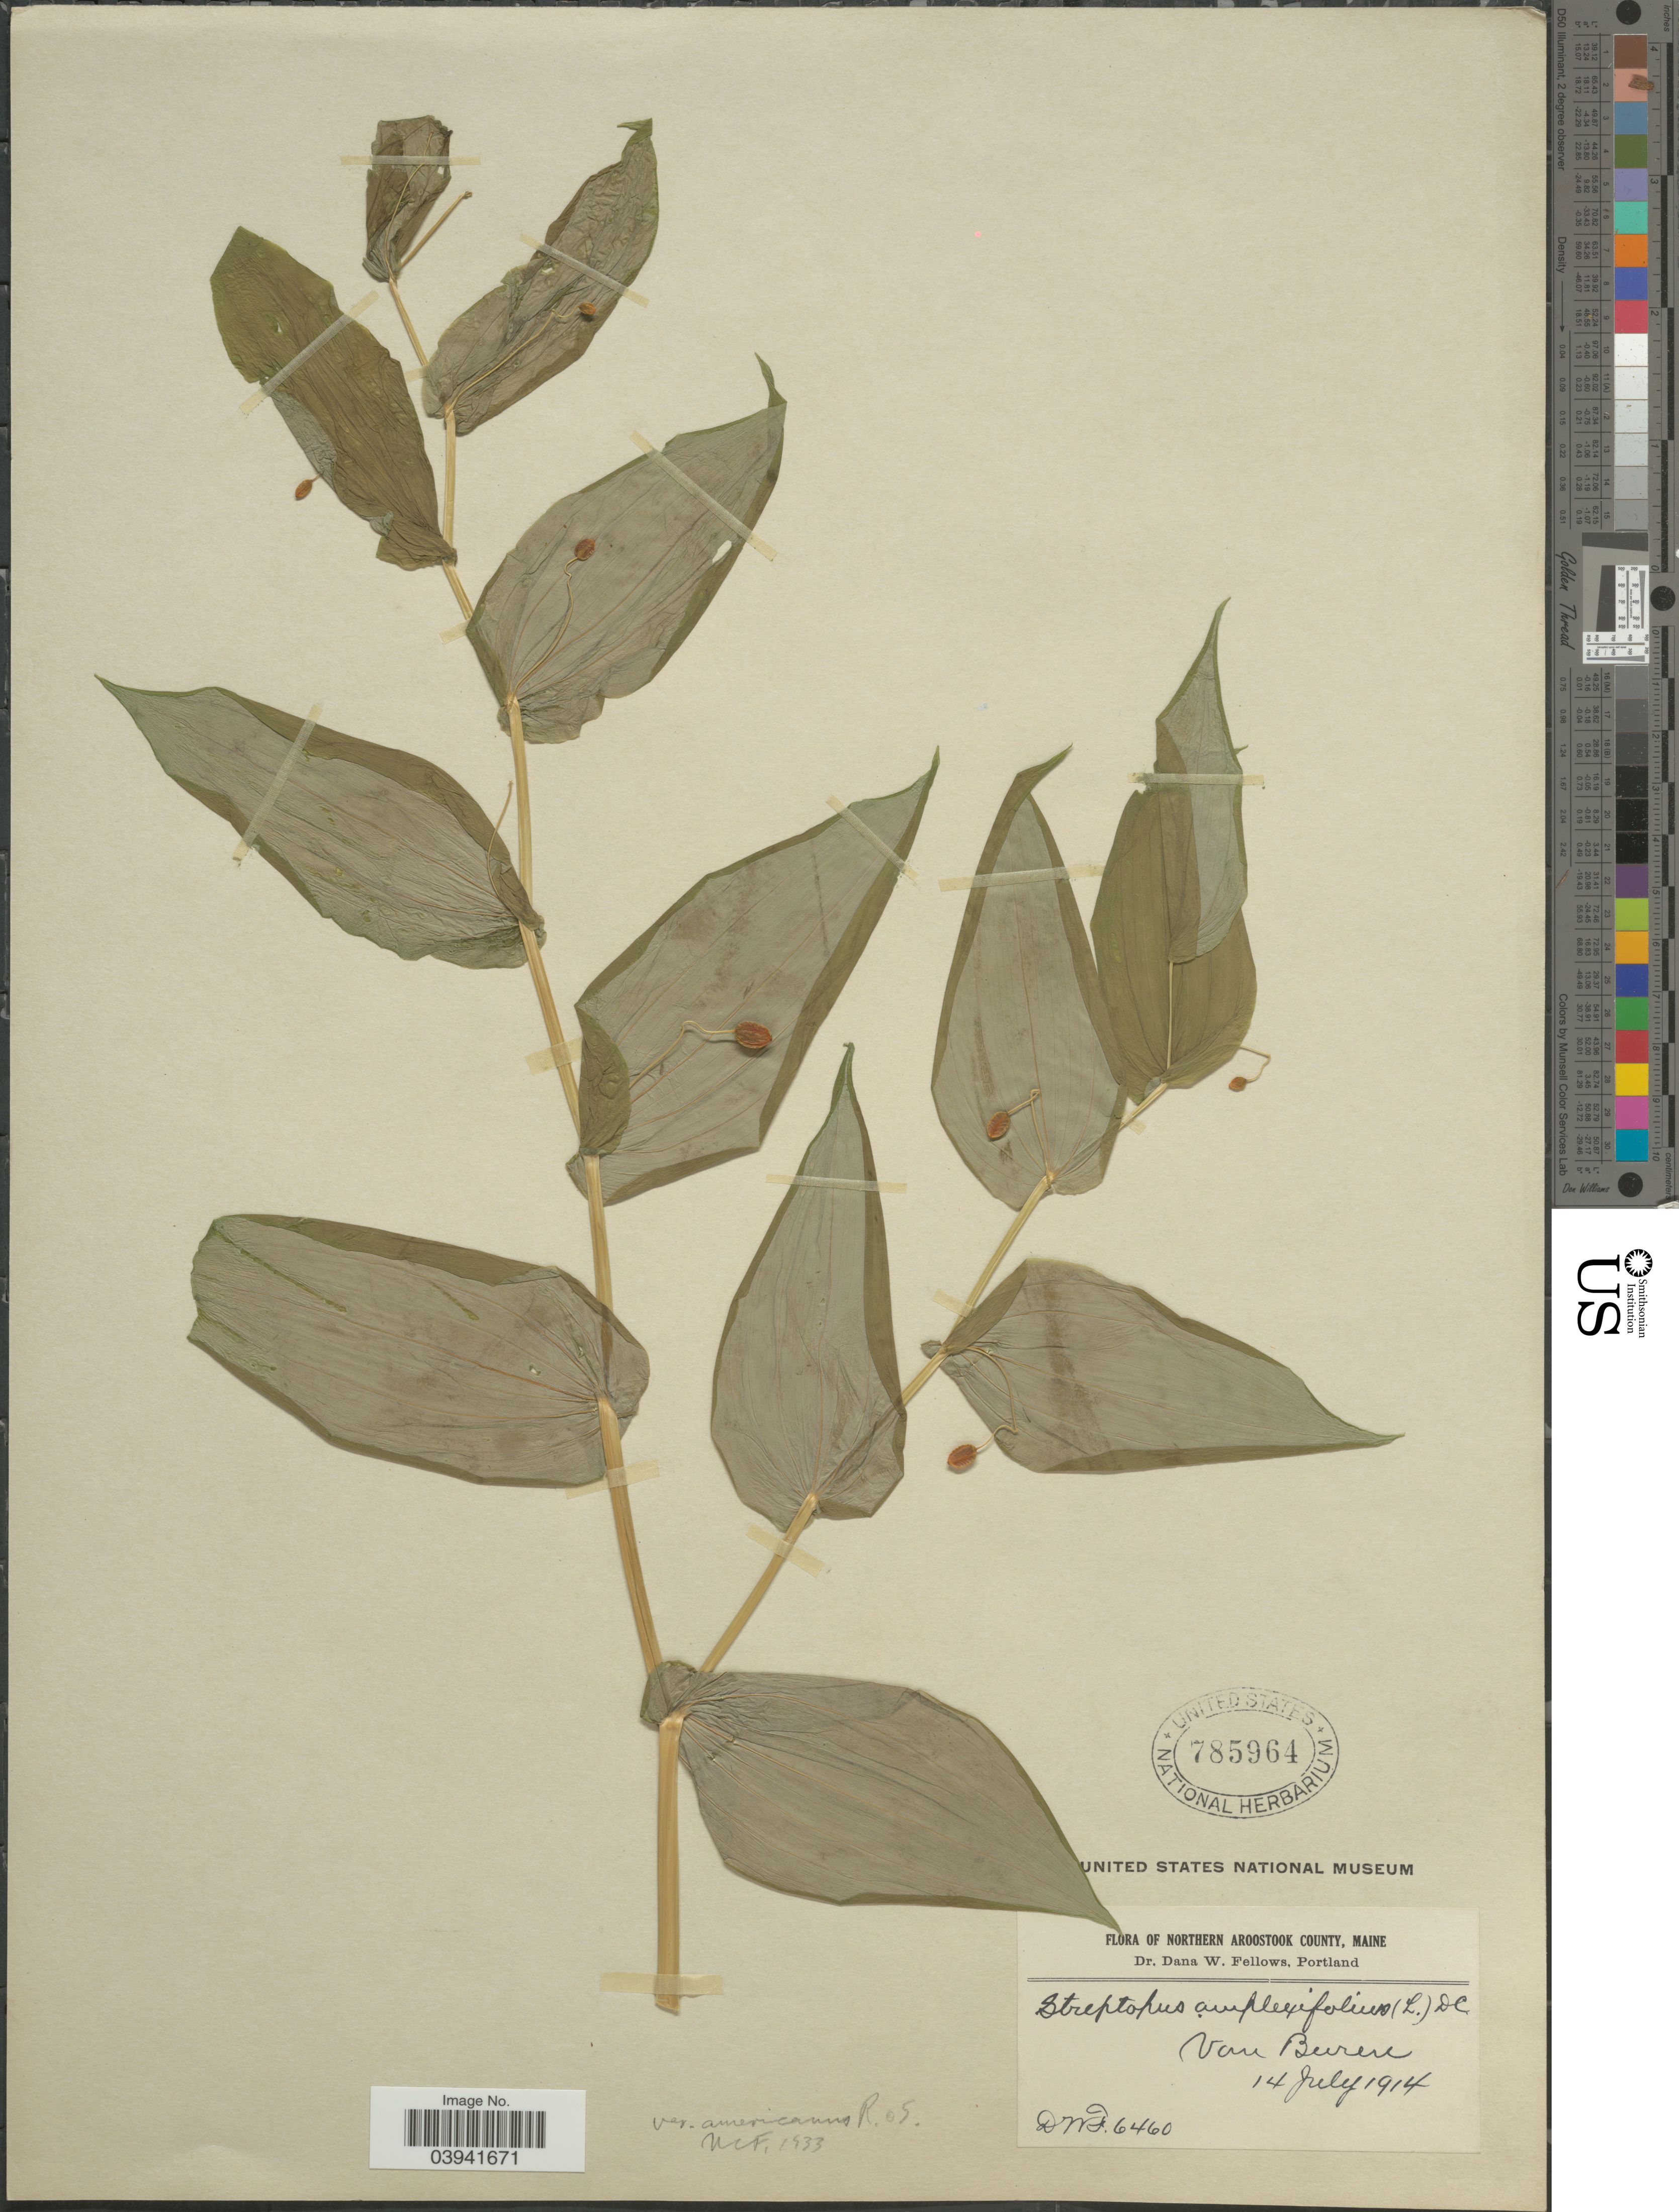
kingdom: Plantae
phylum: Tracheophyta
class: Liliopsida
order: Liliales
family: Liliaceae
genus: Streptopus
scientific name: Streptopus amplexifolius var. americanus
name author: Schult. & Schult. f.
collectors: D. W. Fellows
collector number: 6460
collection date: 1914-07-14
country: United States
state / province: Maine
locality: Northern Aroostook County. Van Buren.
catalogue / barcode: US 785964